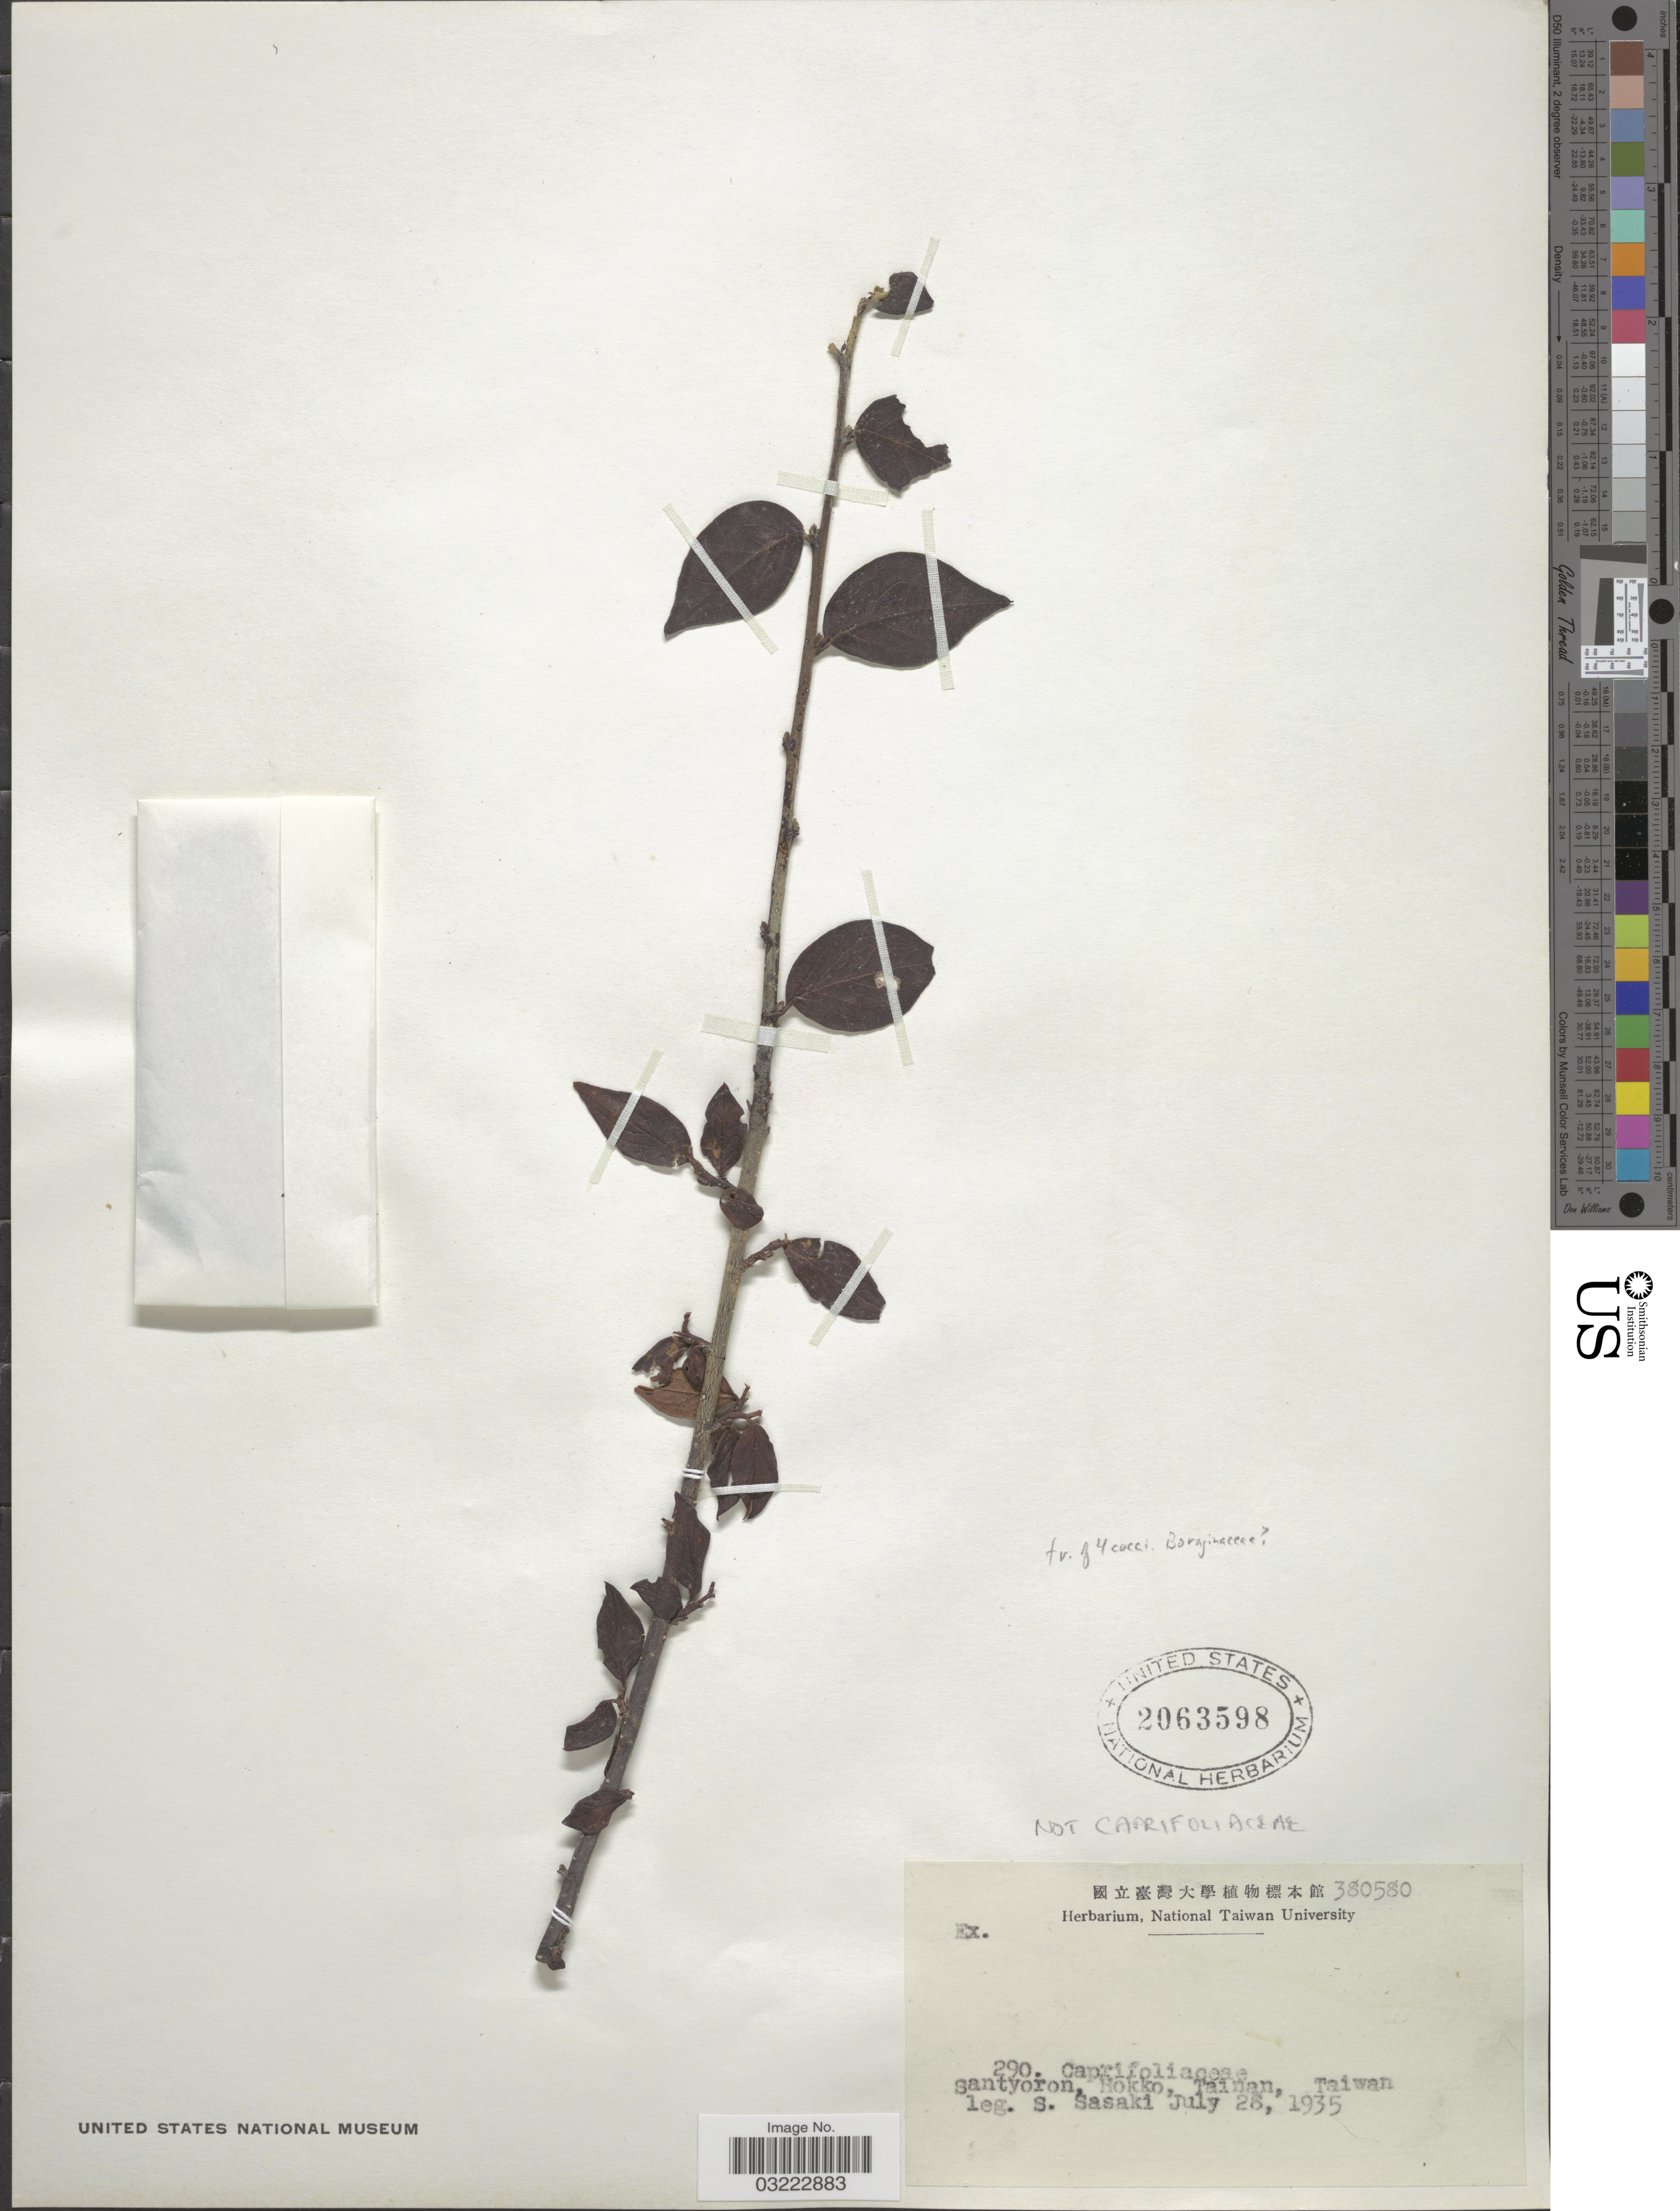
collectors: S. Sasaki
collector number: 380580/290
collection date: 1935-07-28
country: Taiwan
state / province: Tainan City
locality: Hokko, Tainan.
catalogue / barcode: US 2063598